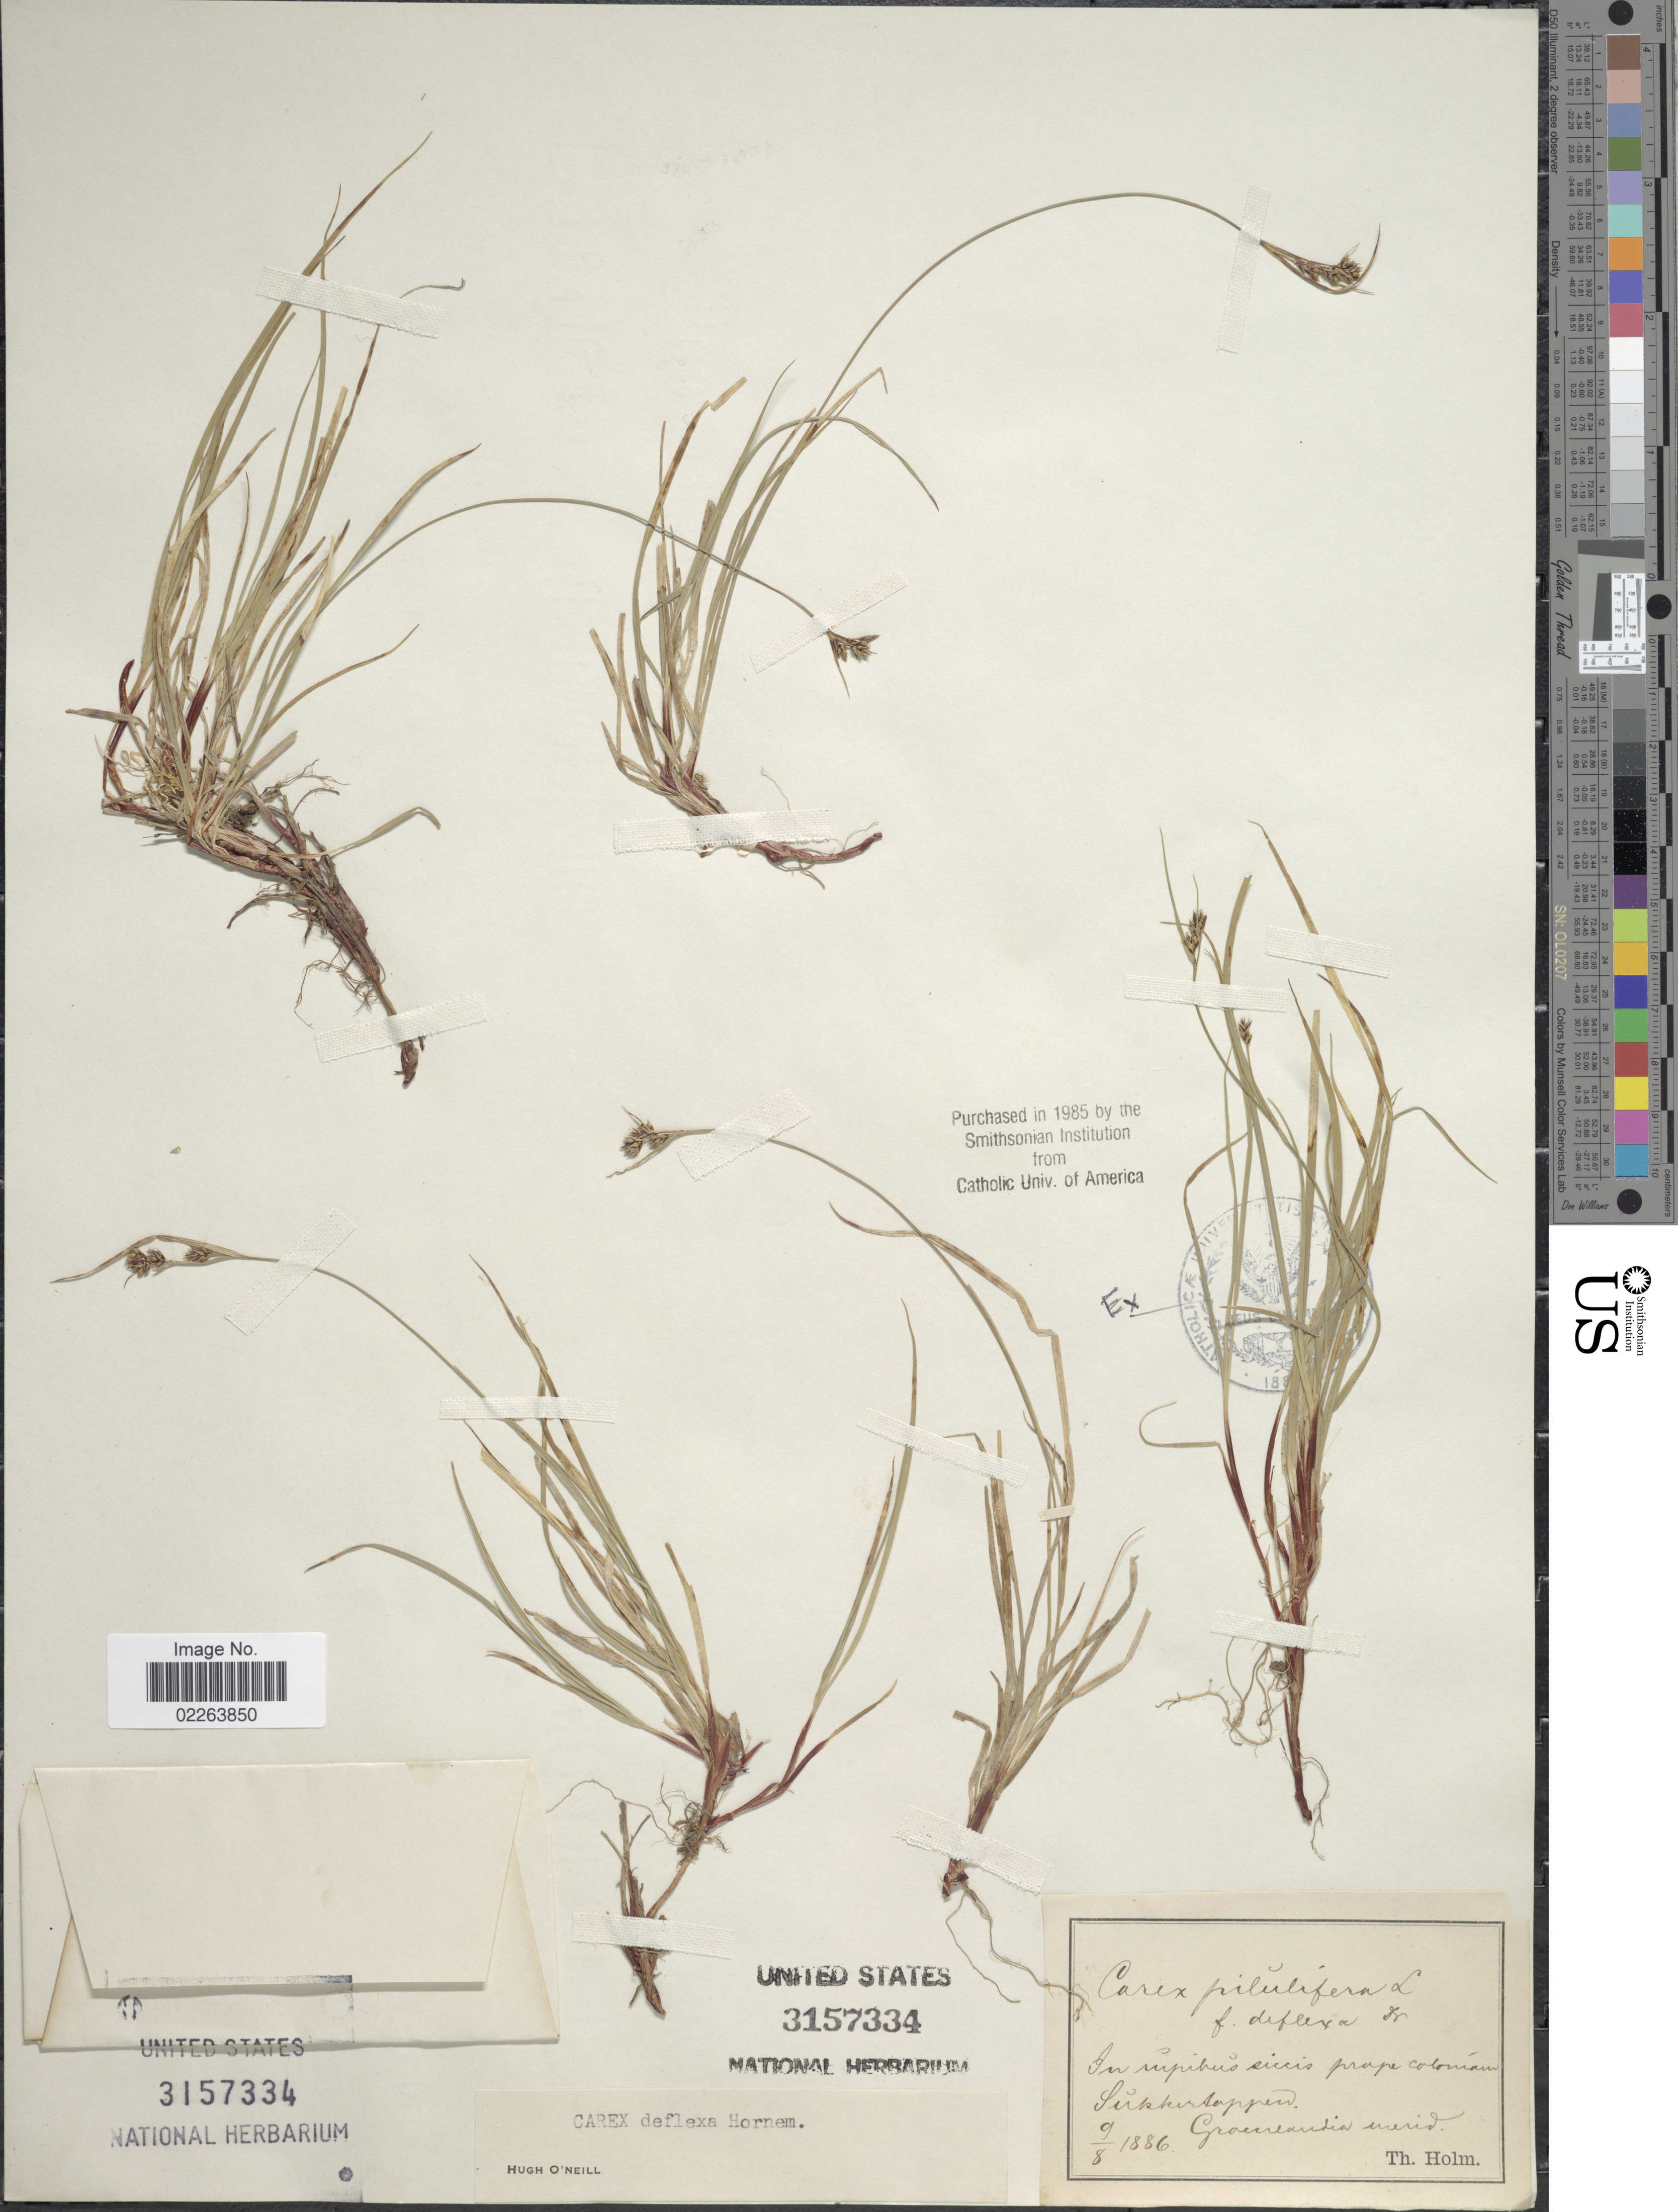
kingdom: Plantae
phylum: Tracheophyta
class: Liliopsida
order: Poales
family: Cyperaceae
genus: Carex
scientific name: Carex deflexa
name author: Hornem.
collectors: T. Holm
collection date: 1886-08-09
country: Greenland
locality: In rupibus siccis prope coloniam Sukkertappen, Groenlandia merid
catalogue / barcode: US 3157334